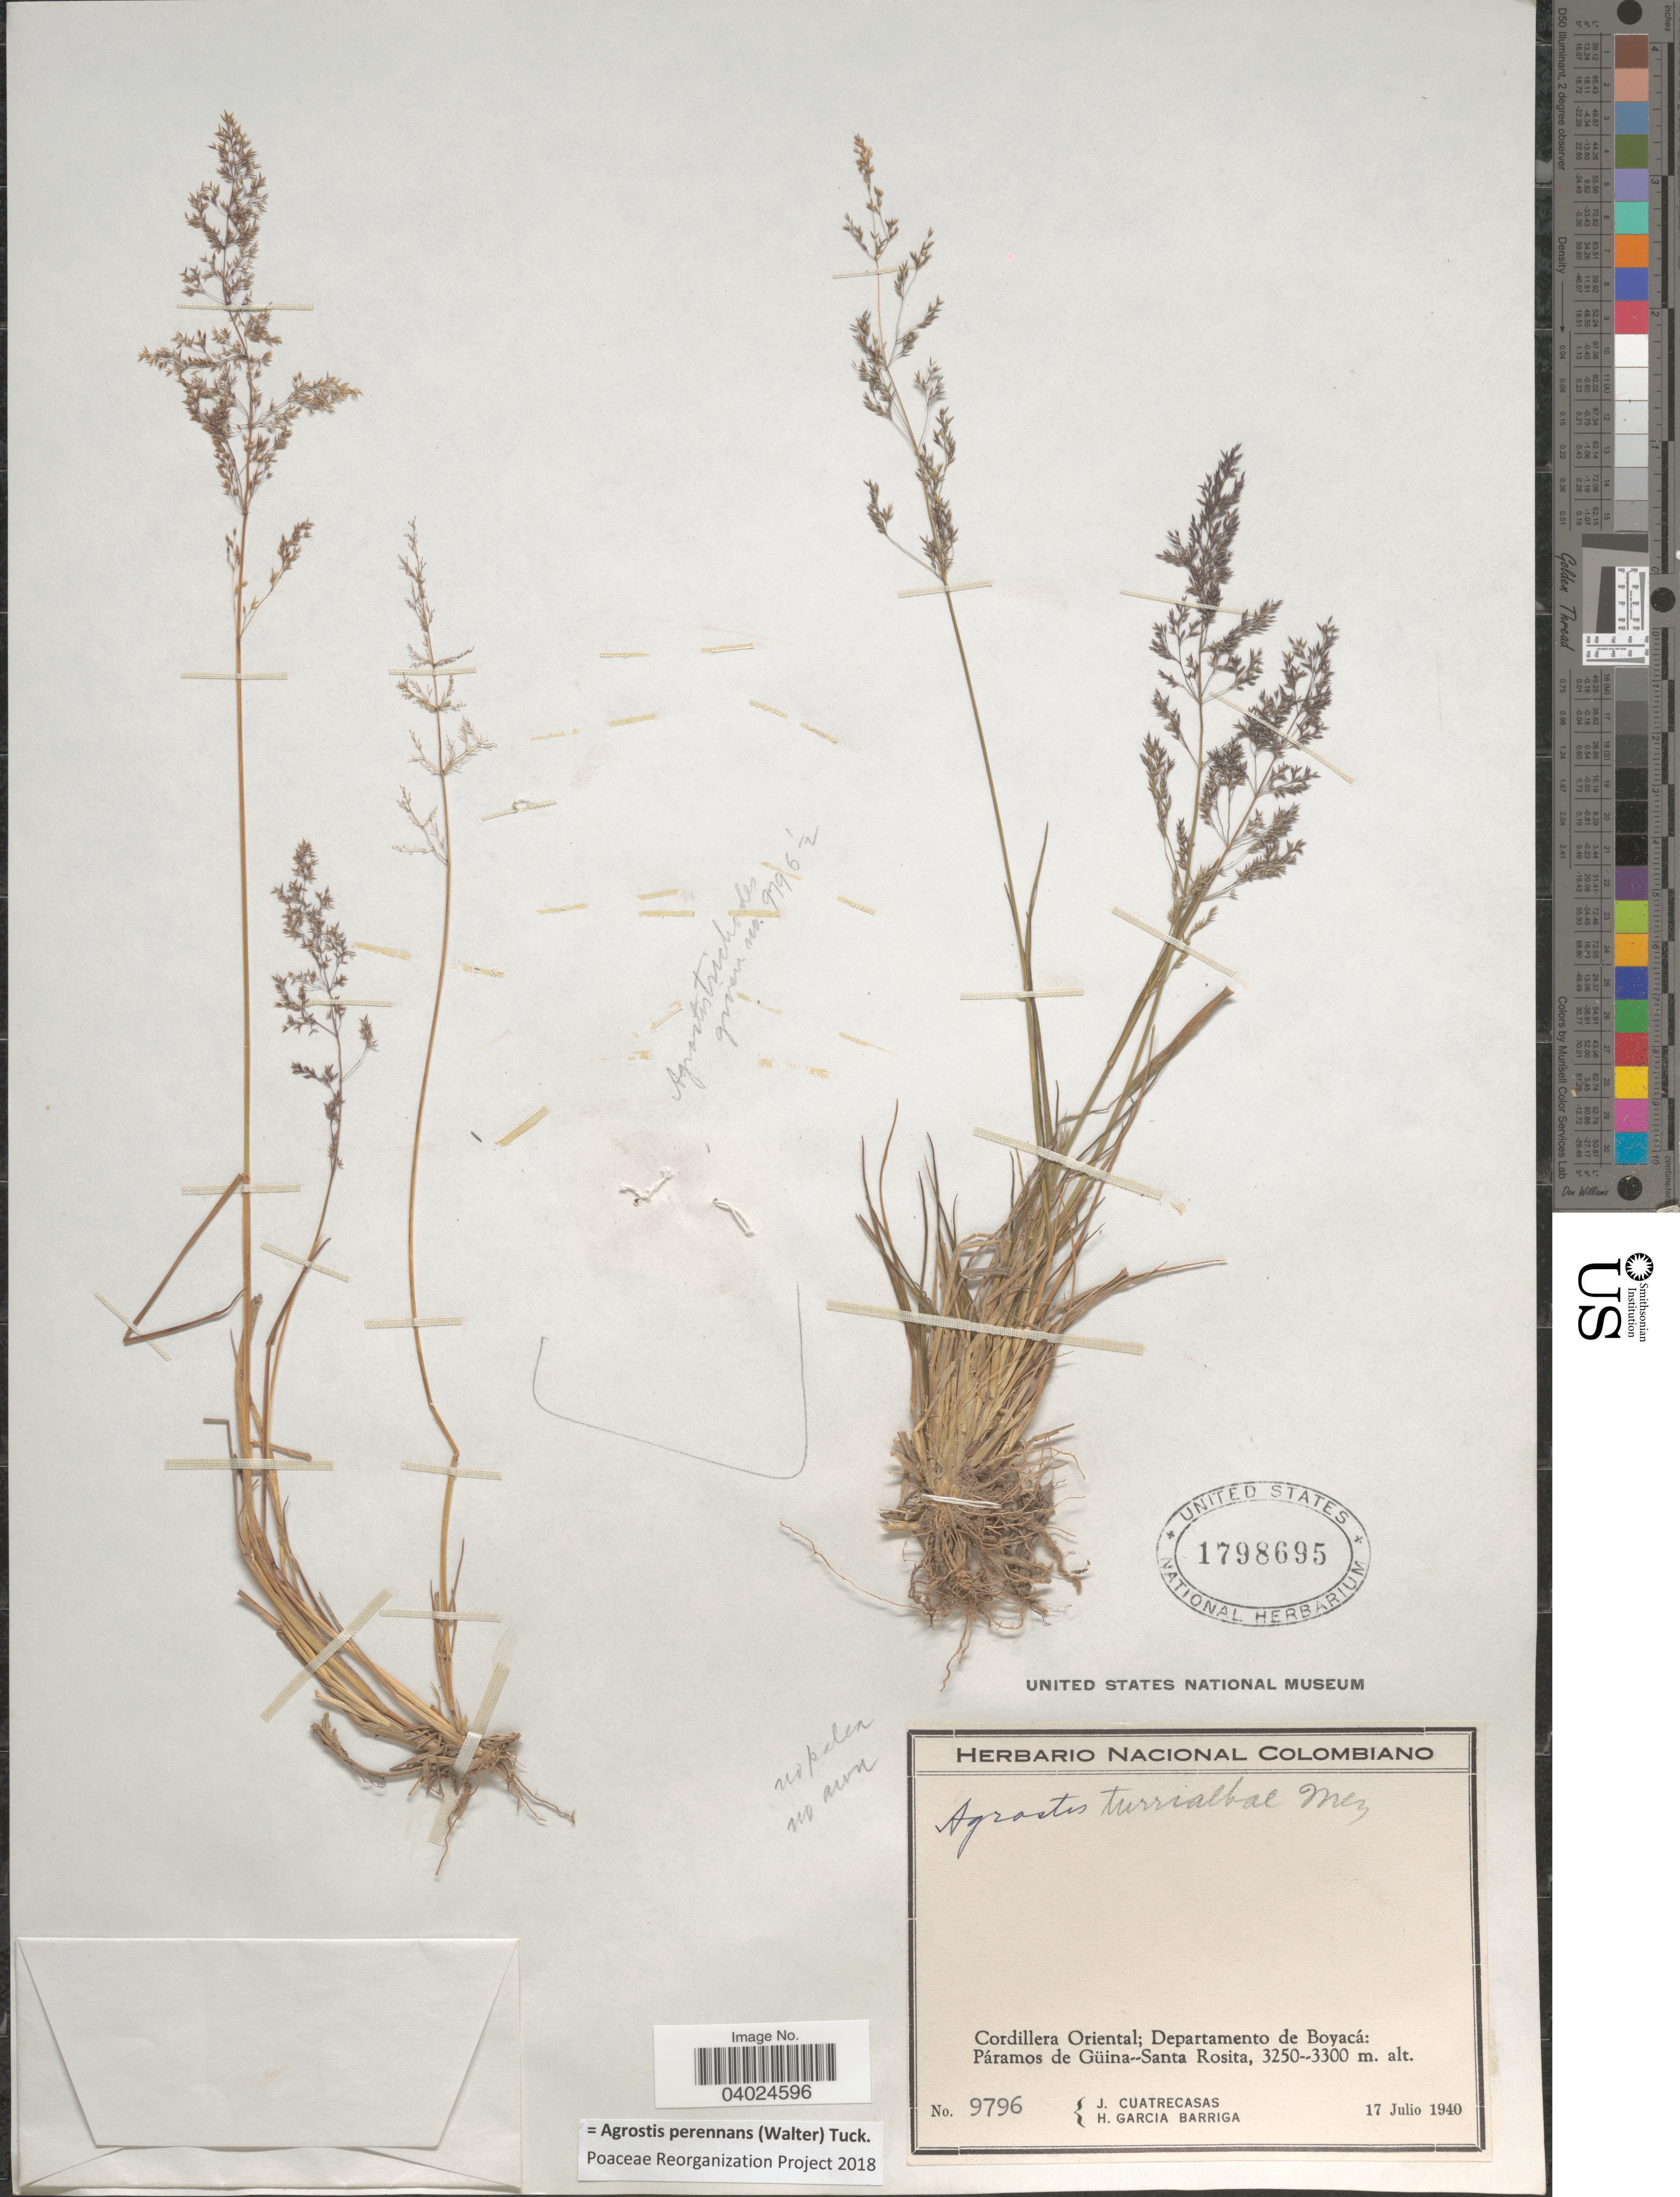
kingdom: Plantae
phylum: Tracheophyta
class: Liliopsida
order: Poales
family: Poaceae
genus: Agrostis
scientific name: Agrostis perennans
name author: (Walter) Tuck.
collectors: J. Cuatrecasas & H. García Barriga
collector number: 9796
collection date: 1940-07-17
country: Colombia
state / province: Boyacá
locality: Cordillera Oriental; Departamento de Boyacá: Páramos de Güina--Santa Rosita.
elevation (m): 3250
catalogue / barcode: US 1798695